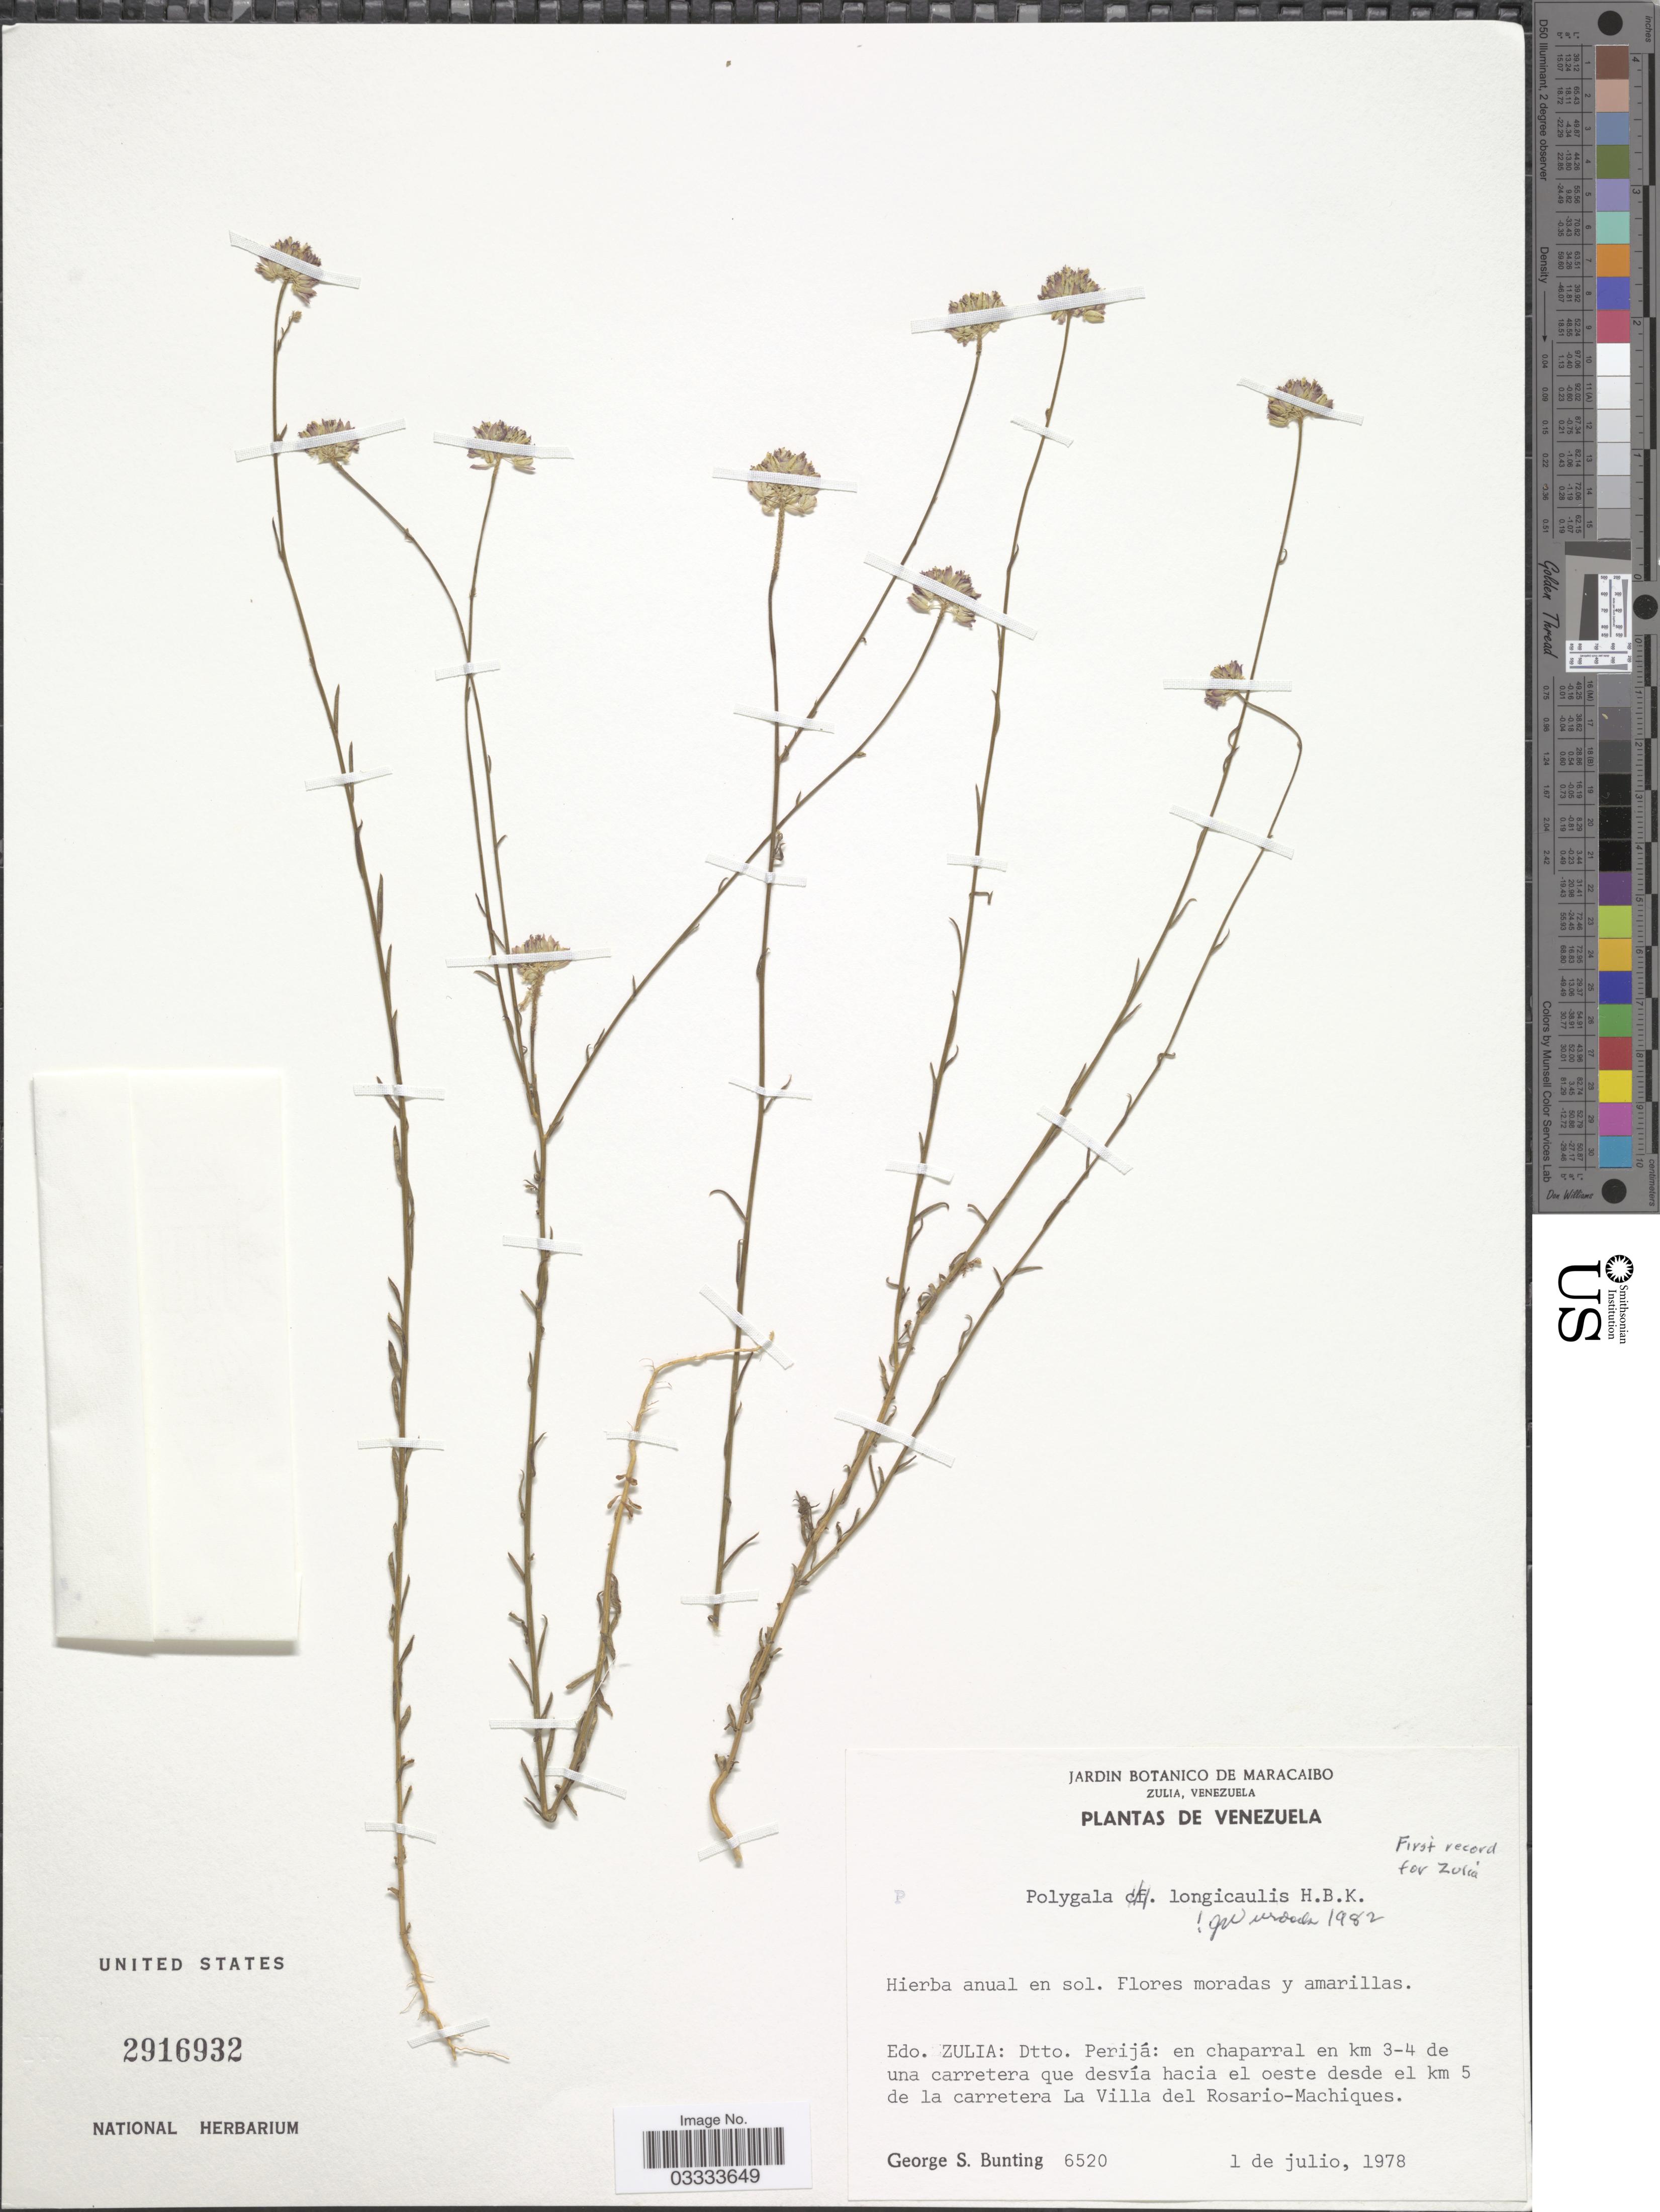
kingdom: Plantae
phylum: Tracheophyta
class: Magnoliopsida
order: Fabales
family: Polygalaceae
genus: Polygala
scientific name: Polygala longicaulis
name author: Kunth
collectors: G. S. Bunting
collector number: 6520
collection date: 1978-07-01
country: Venezuela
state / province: Zulia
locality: Dtto. Perijá: en chaparral en km 3-4 de una carretera que desvía hacia el oeste desde el km 5 de la carretera La Villa del Rosario-Machiques.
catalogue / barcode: US 2916932